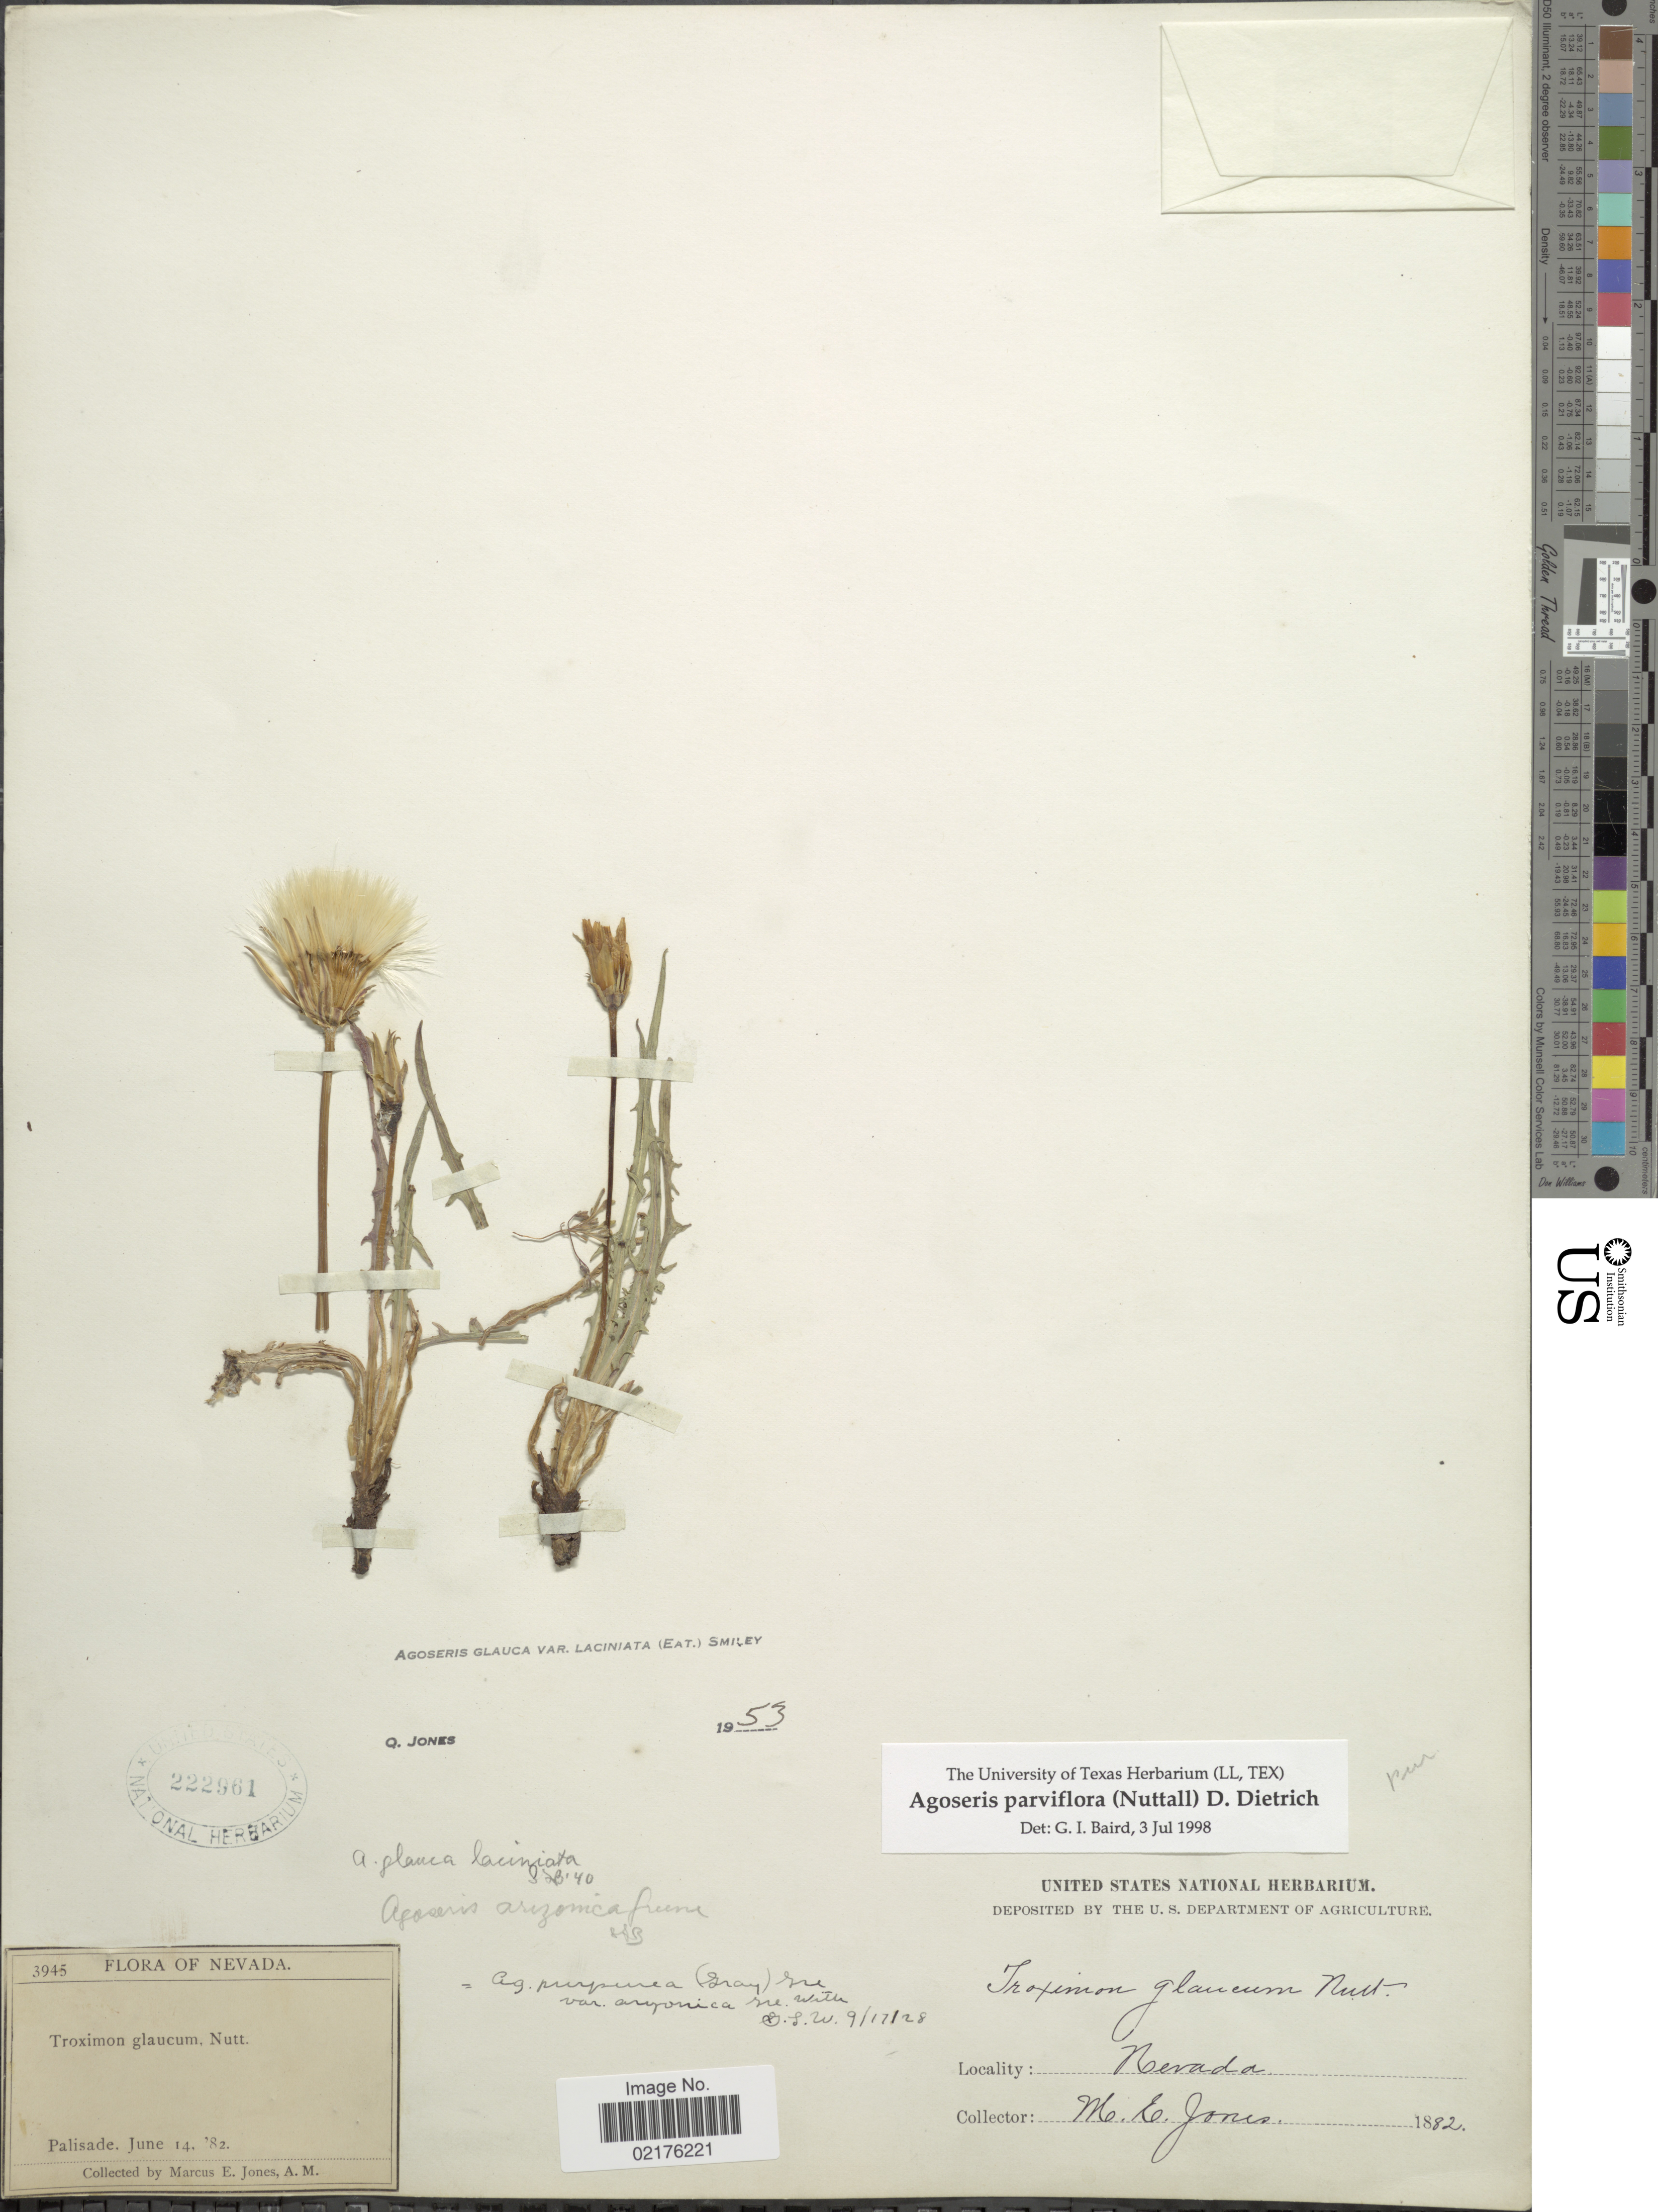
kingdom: Plantae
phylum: Tracheophyta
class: Magnoliopsida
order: Asterales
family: Asteraceae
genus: Agoseris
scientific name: Agoseris parviflora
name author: (Nutt.) D. Dietr.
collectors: M. E. Jones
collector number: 3945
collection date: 1882-06-14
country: United States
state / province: Nevada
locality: Palisade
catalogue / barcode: US 222961